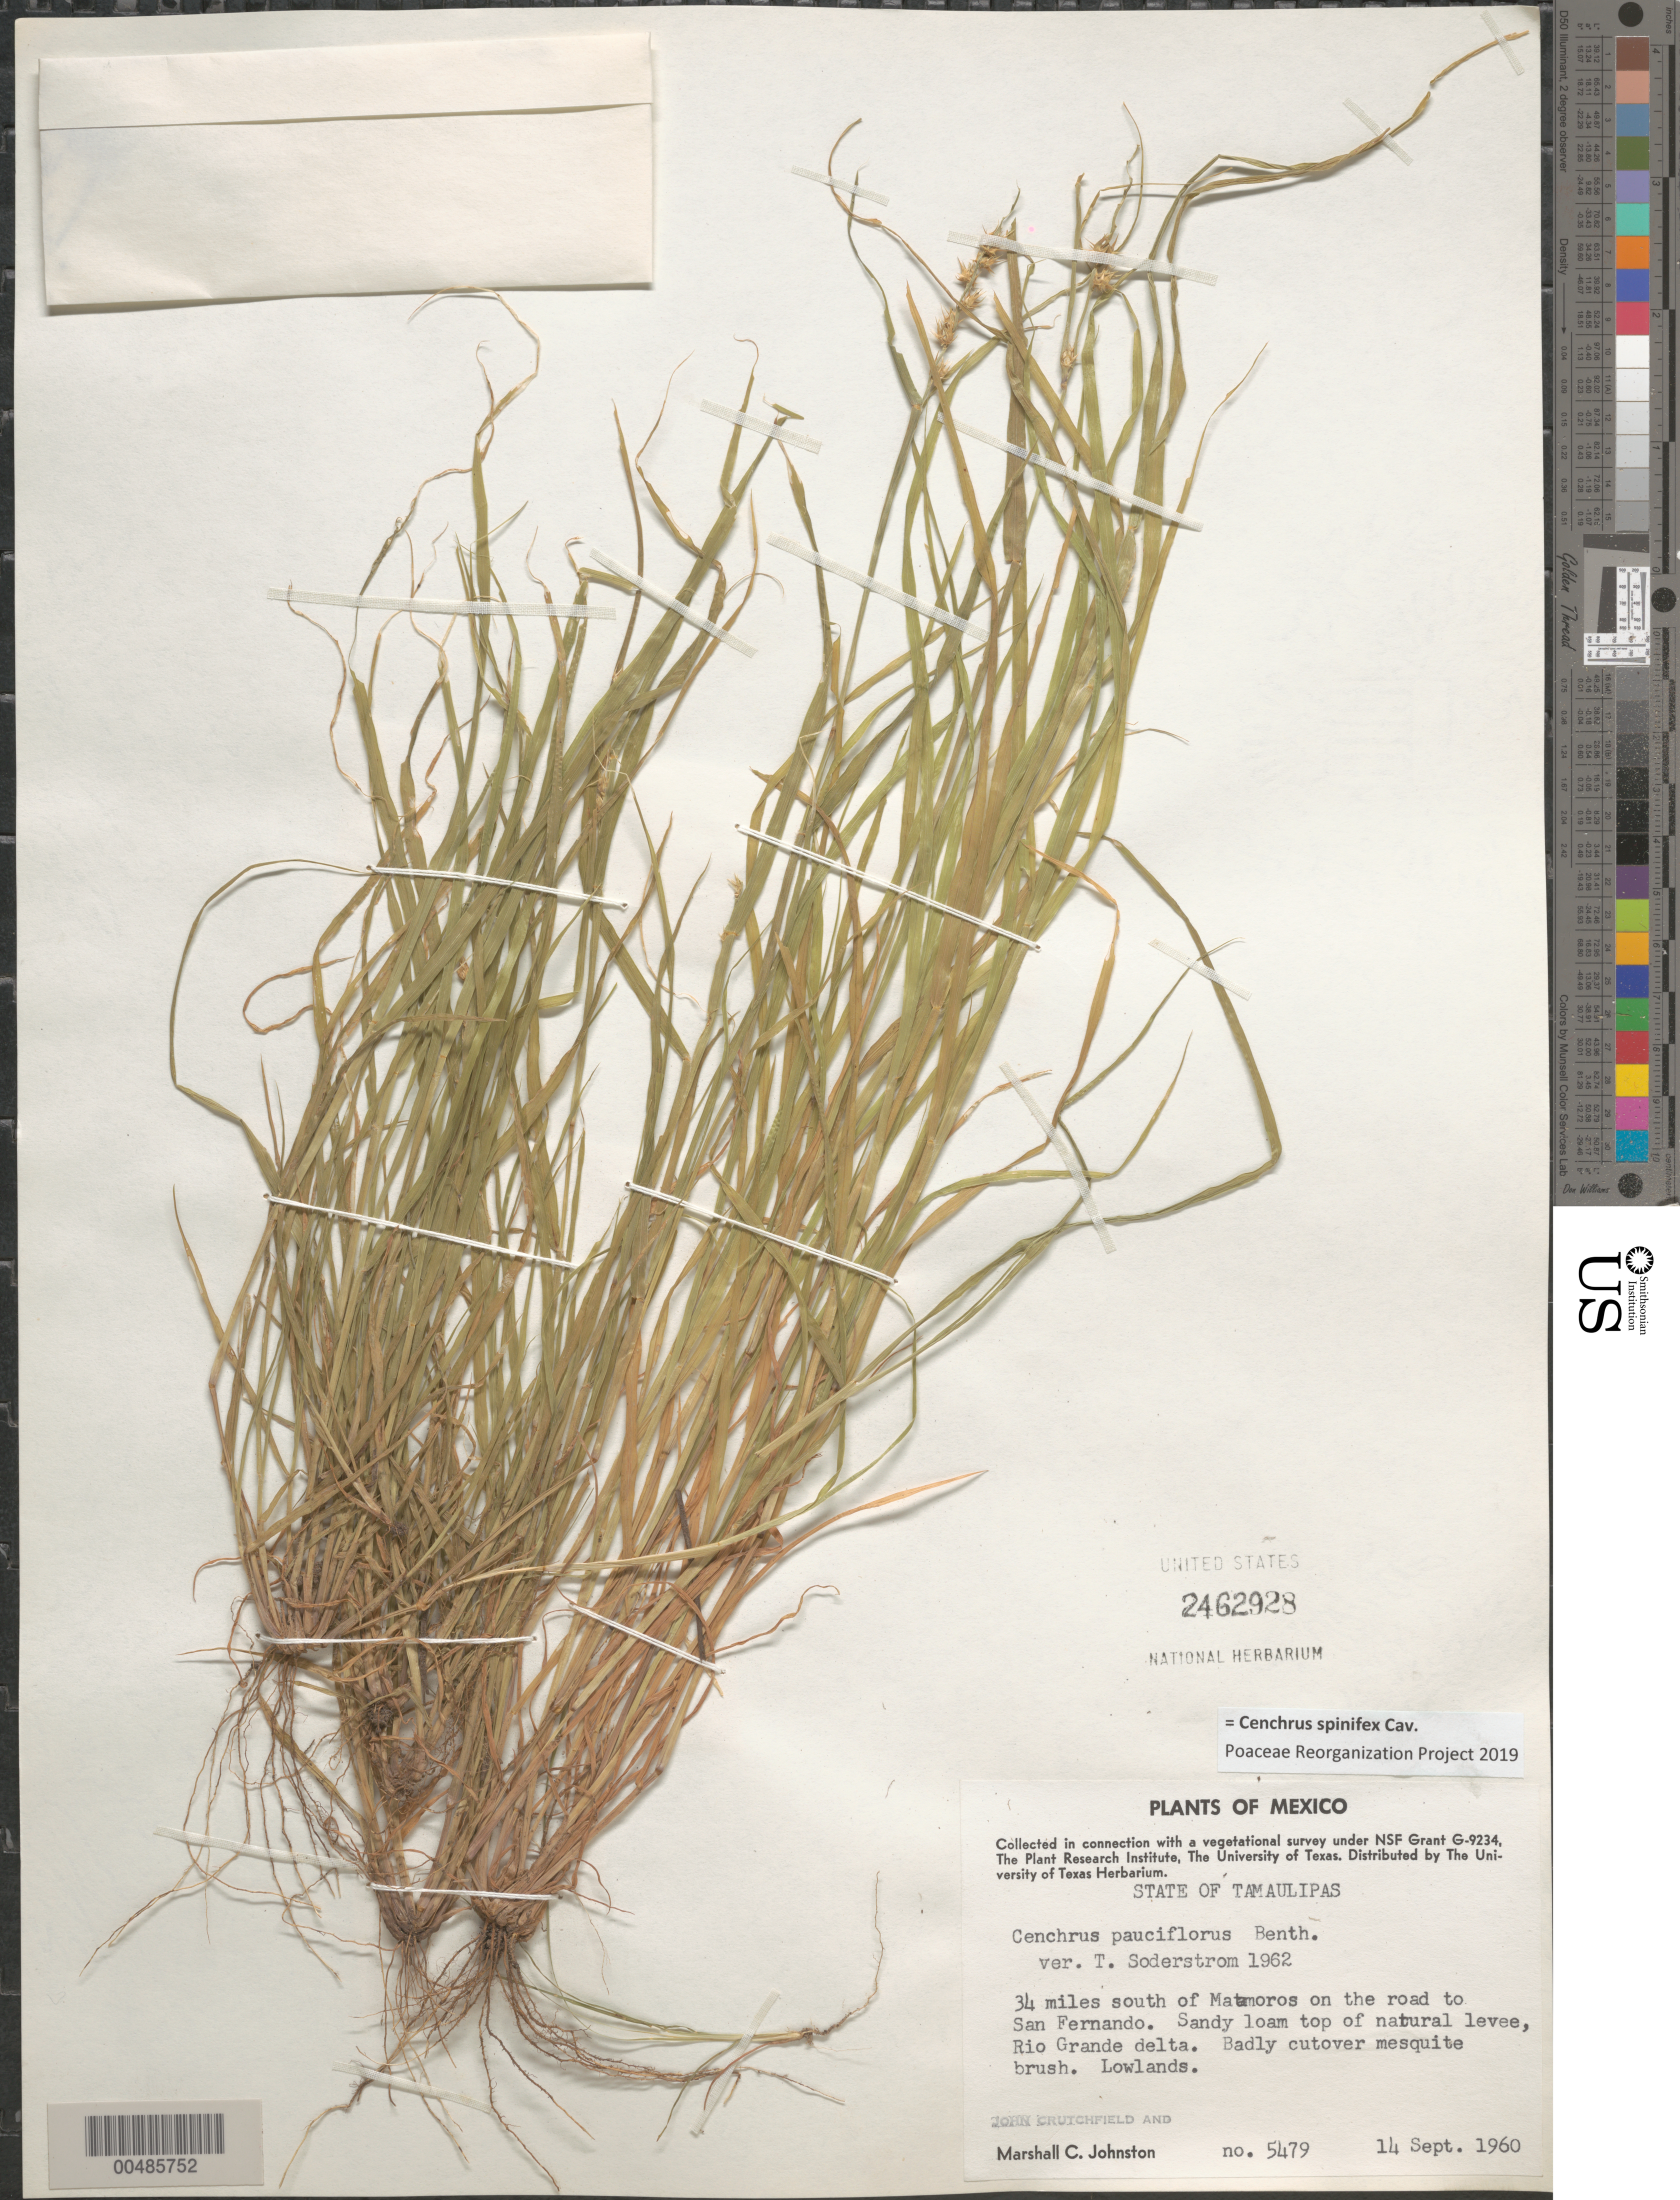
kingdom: Plantae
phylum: Tracheophyta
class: Liliopsida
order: Poales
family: Poaceae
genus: Cenchrus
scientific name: Cenchrus spinifex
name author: Cav.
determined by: Poaceae Reorganization Project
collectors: J. Crutchfield & M. Johnston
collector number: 5479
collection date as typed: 14 Sep 1960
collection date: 1960-09-14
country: Mexico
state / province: Tamaulipas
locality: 34 mi S of Matamoros on the rd to San Fernando, Rio Grande delta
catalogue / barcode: US 2462928